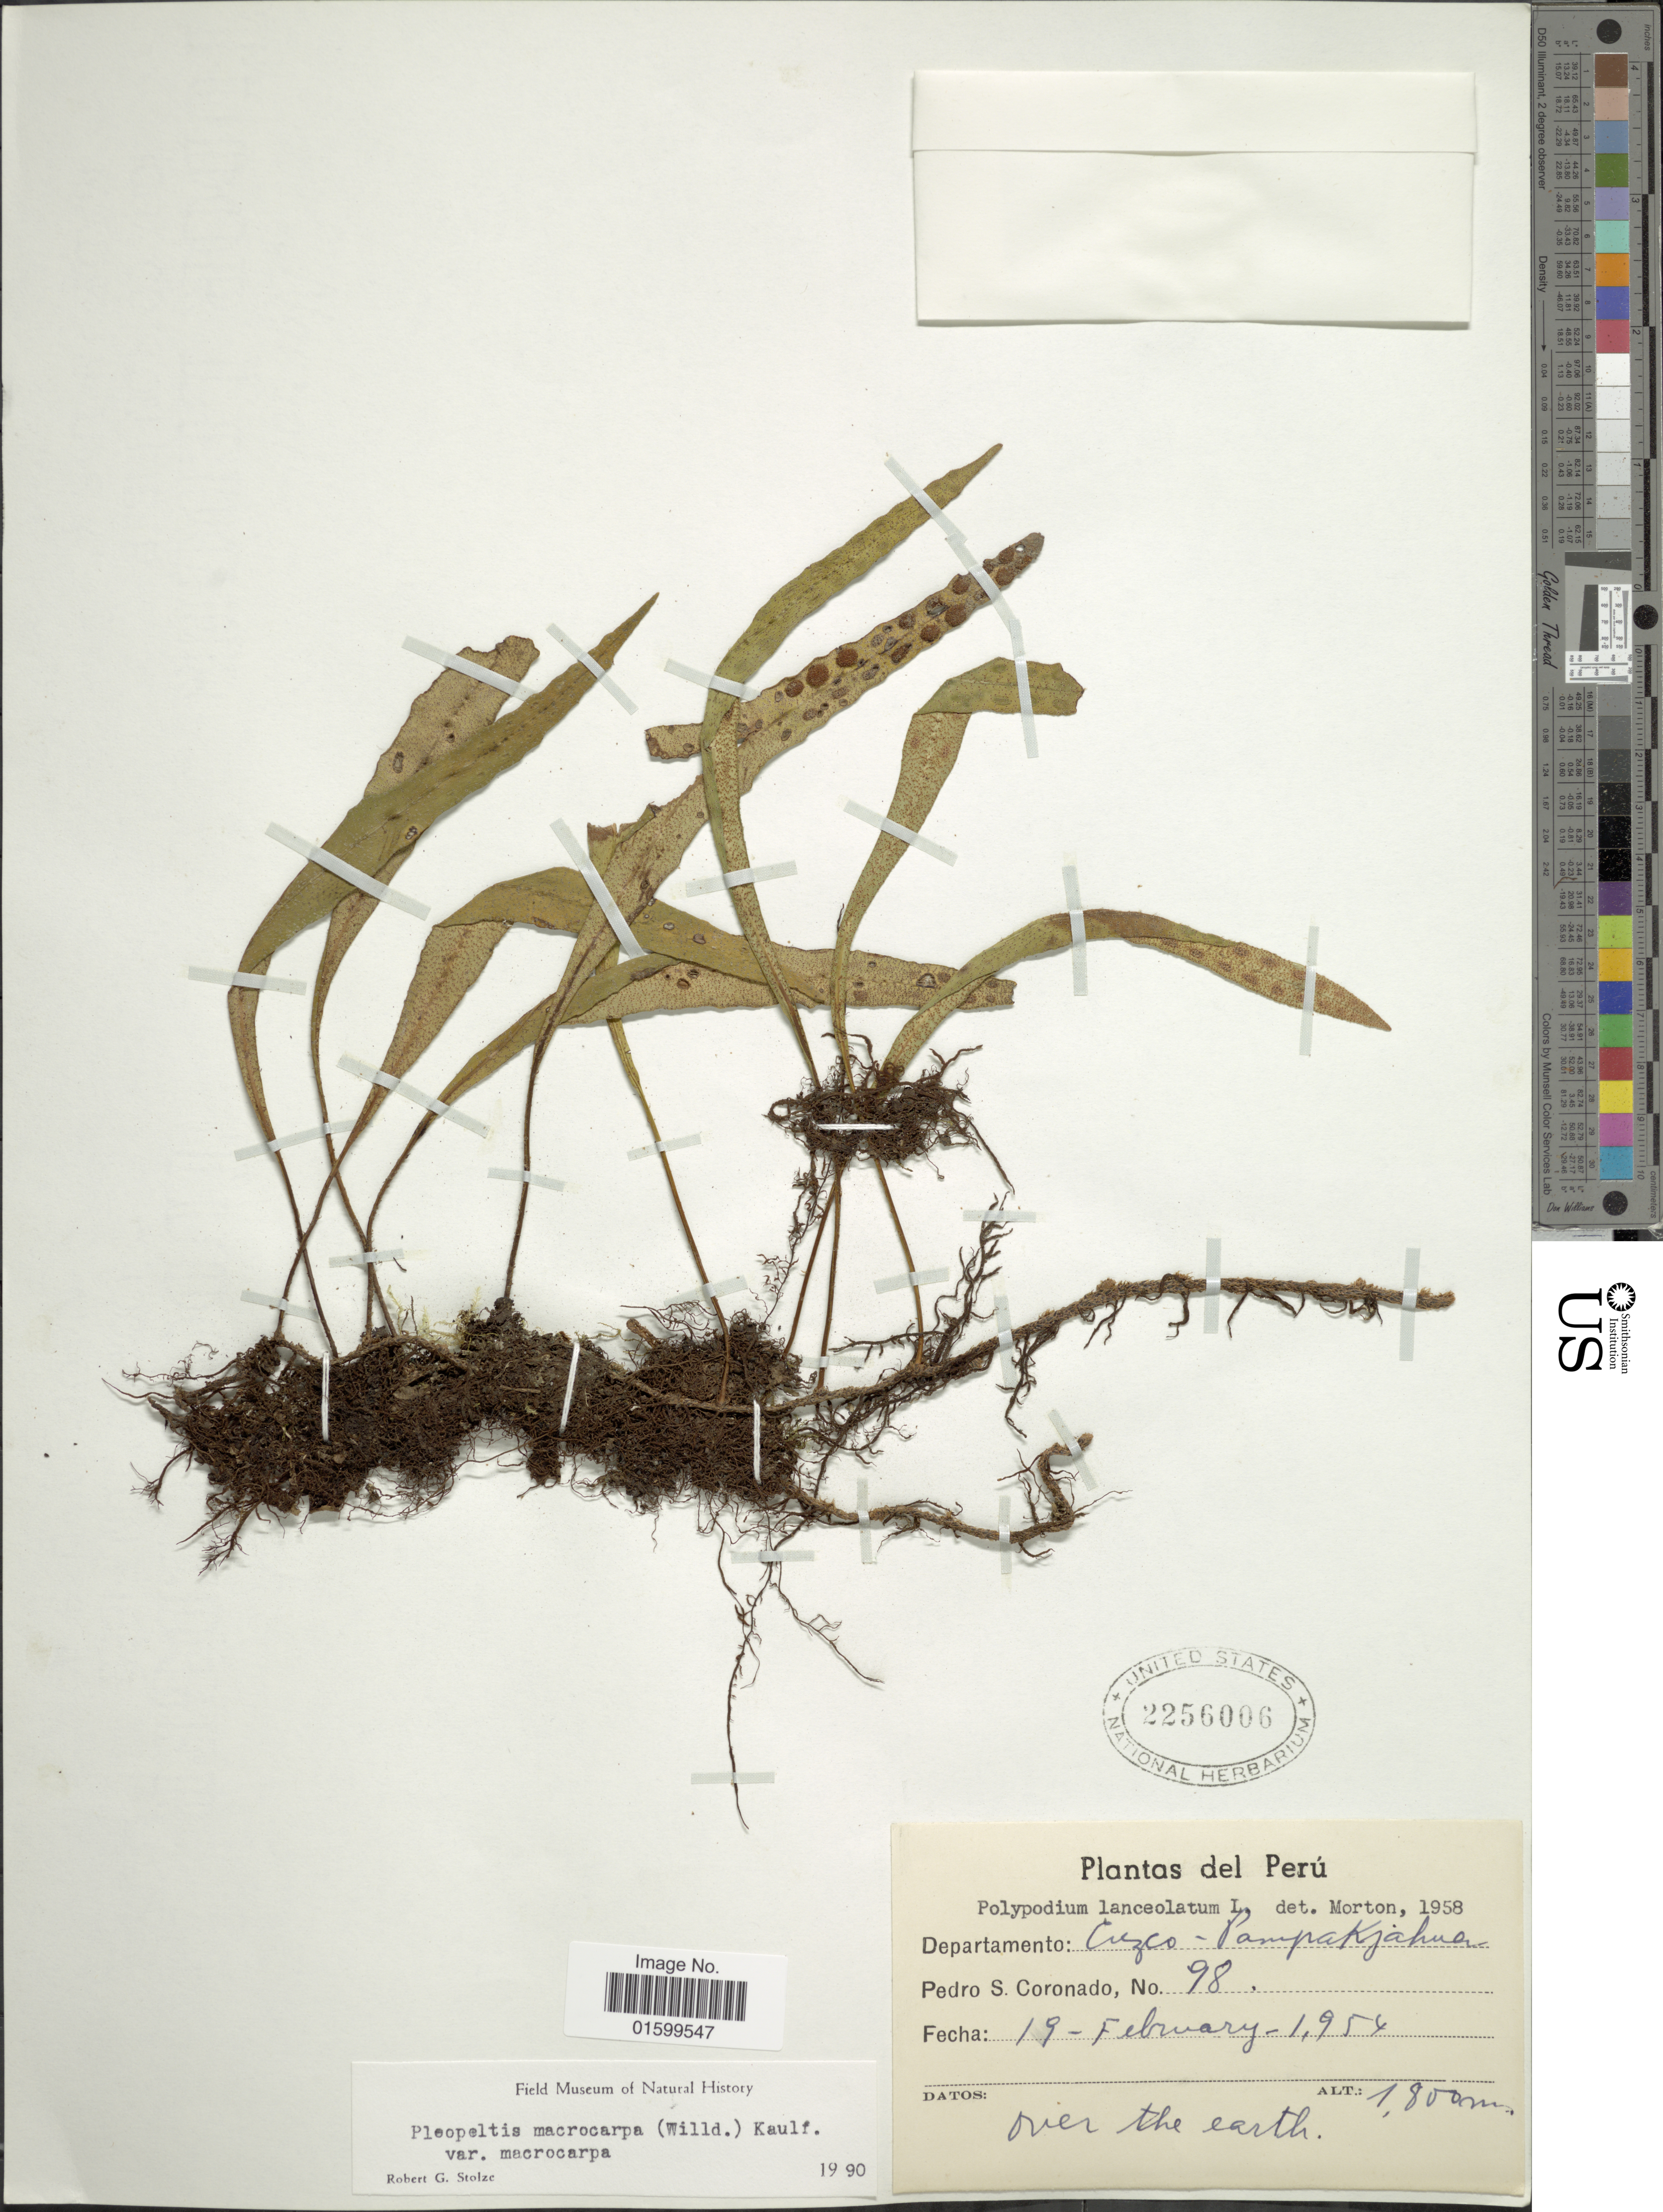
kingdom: Plantae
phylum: Tracheophyta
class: Polypodiopsida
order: Polypodiales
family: Polypodiaceae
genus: Pleopeltis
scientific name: Pleopeltis macrocarpa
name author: (Bory ex Willd.) Kaulf.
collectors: P. Coronado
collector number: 98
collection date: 1954-02-19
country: Peru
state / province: Cusco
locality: Departamento Cuzco-Pampakjahua [interpreted]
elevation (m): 1800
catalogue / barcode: US 2256006